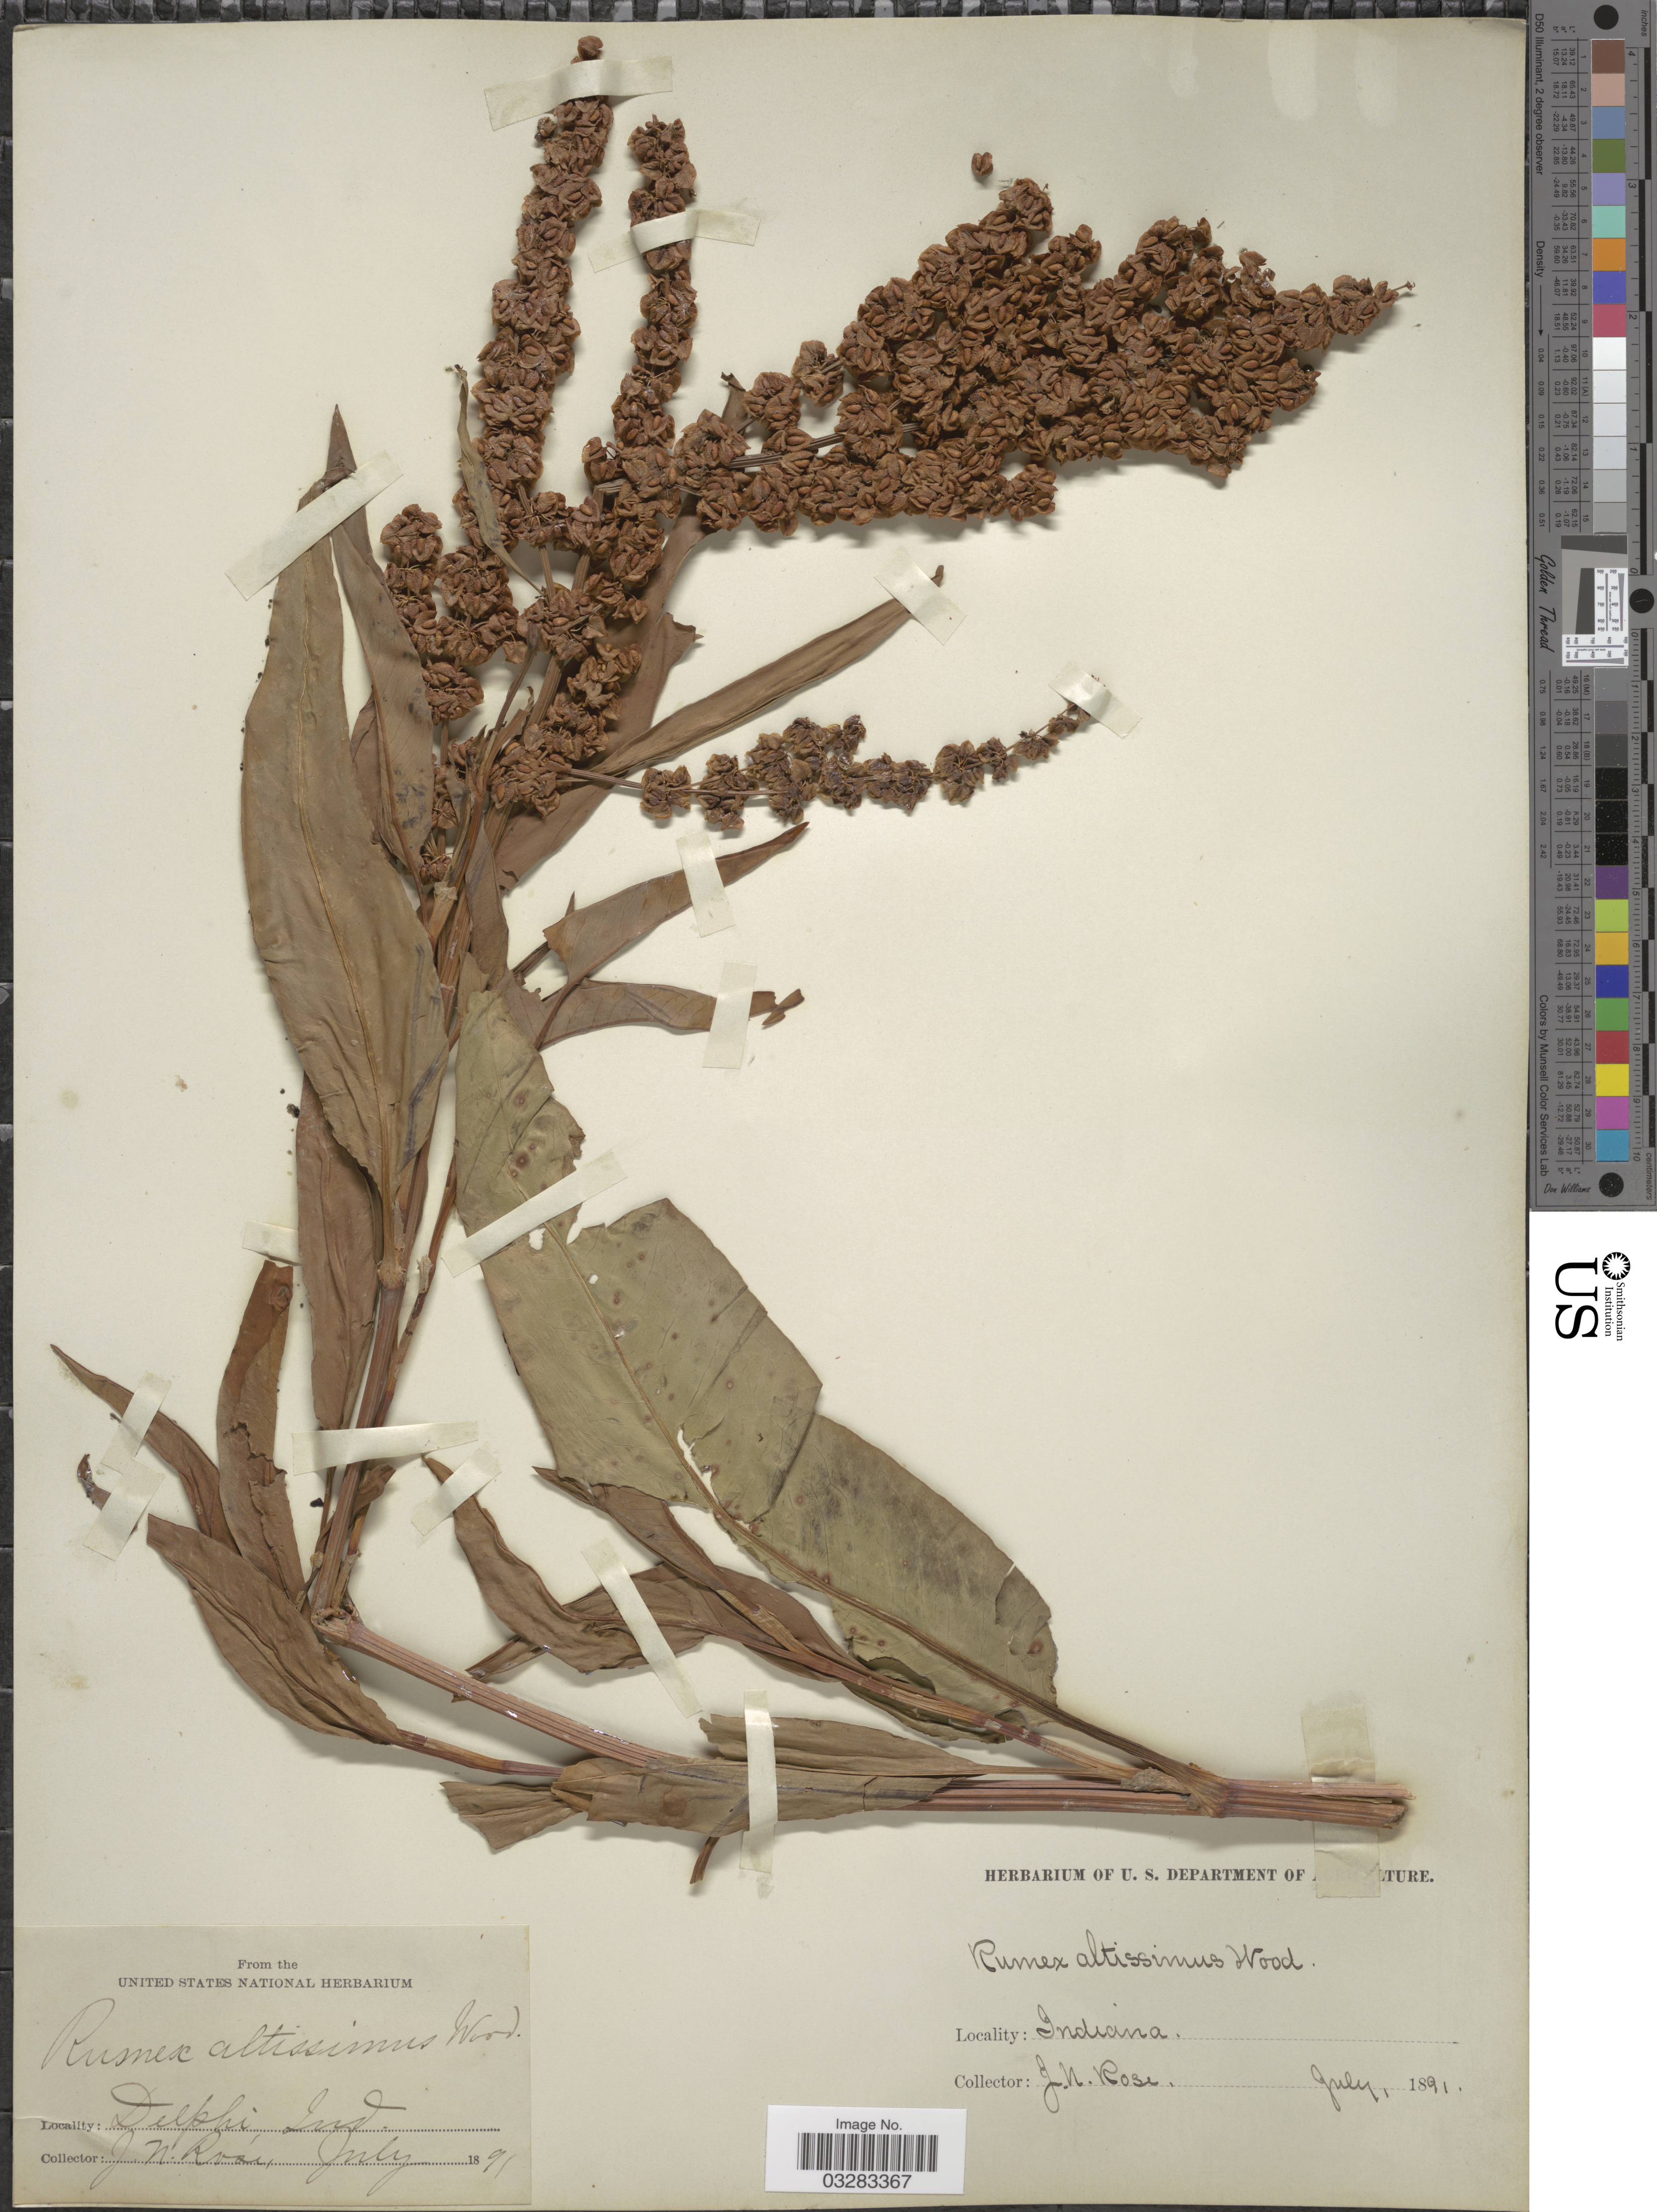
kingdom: Plantae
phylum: Tracheophyta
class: Magnoliopsida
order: Caryophyllales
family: Polygonaceae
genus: Rumex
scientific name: Rumex altissimus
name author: Alph. Wood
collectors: J. N. Rose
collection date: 1891-07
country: United States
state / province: Indiana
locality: Delphi.